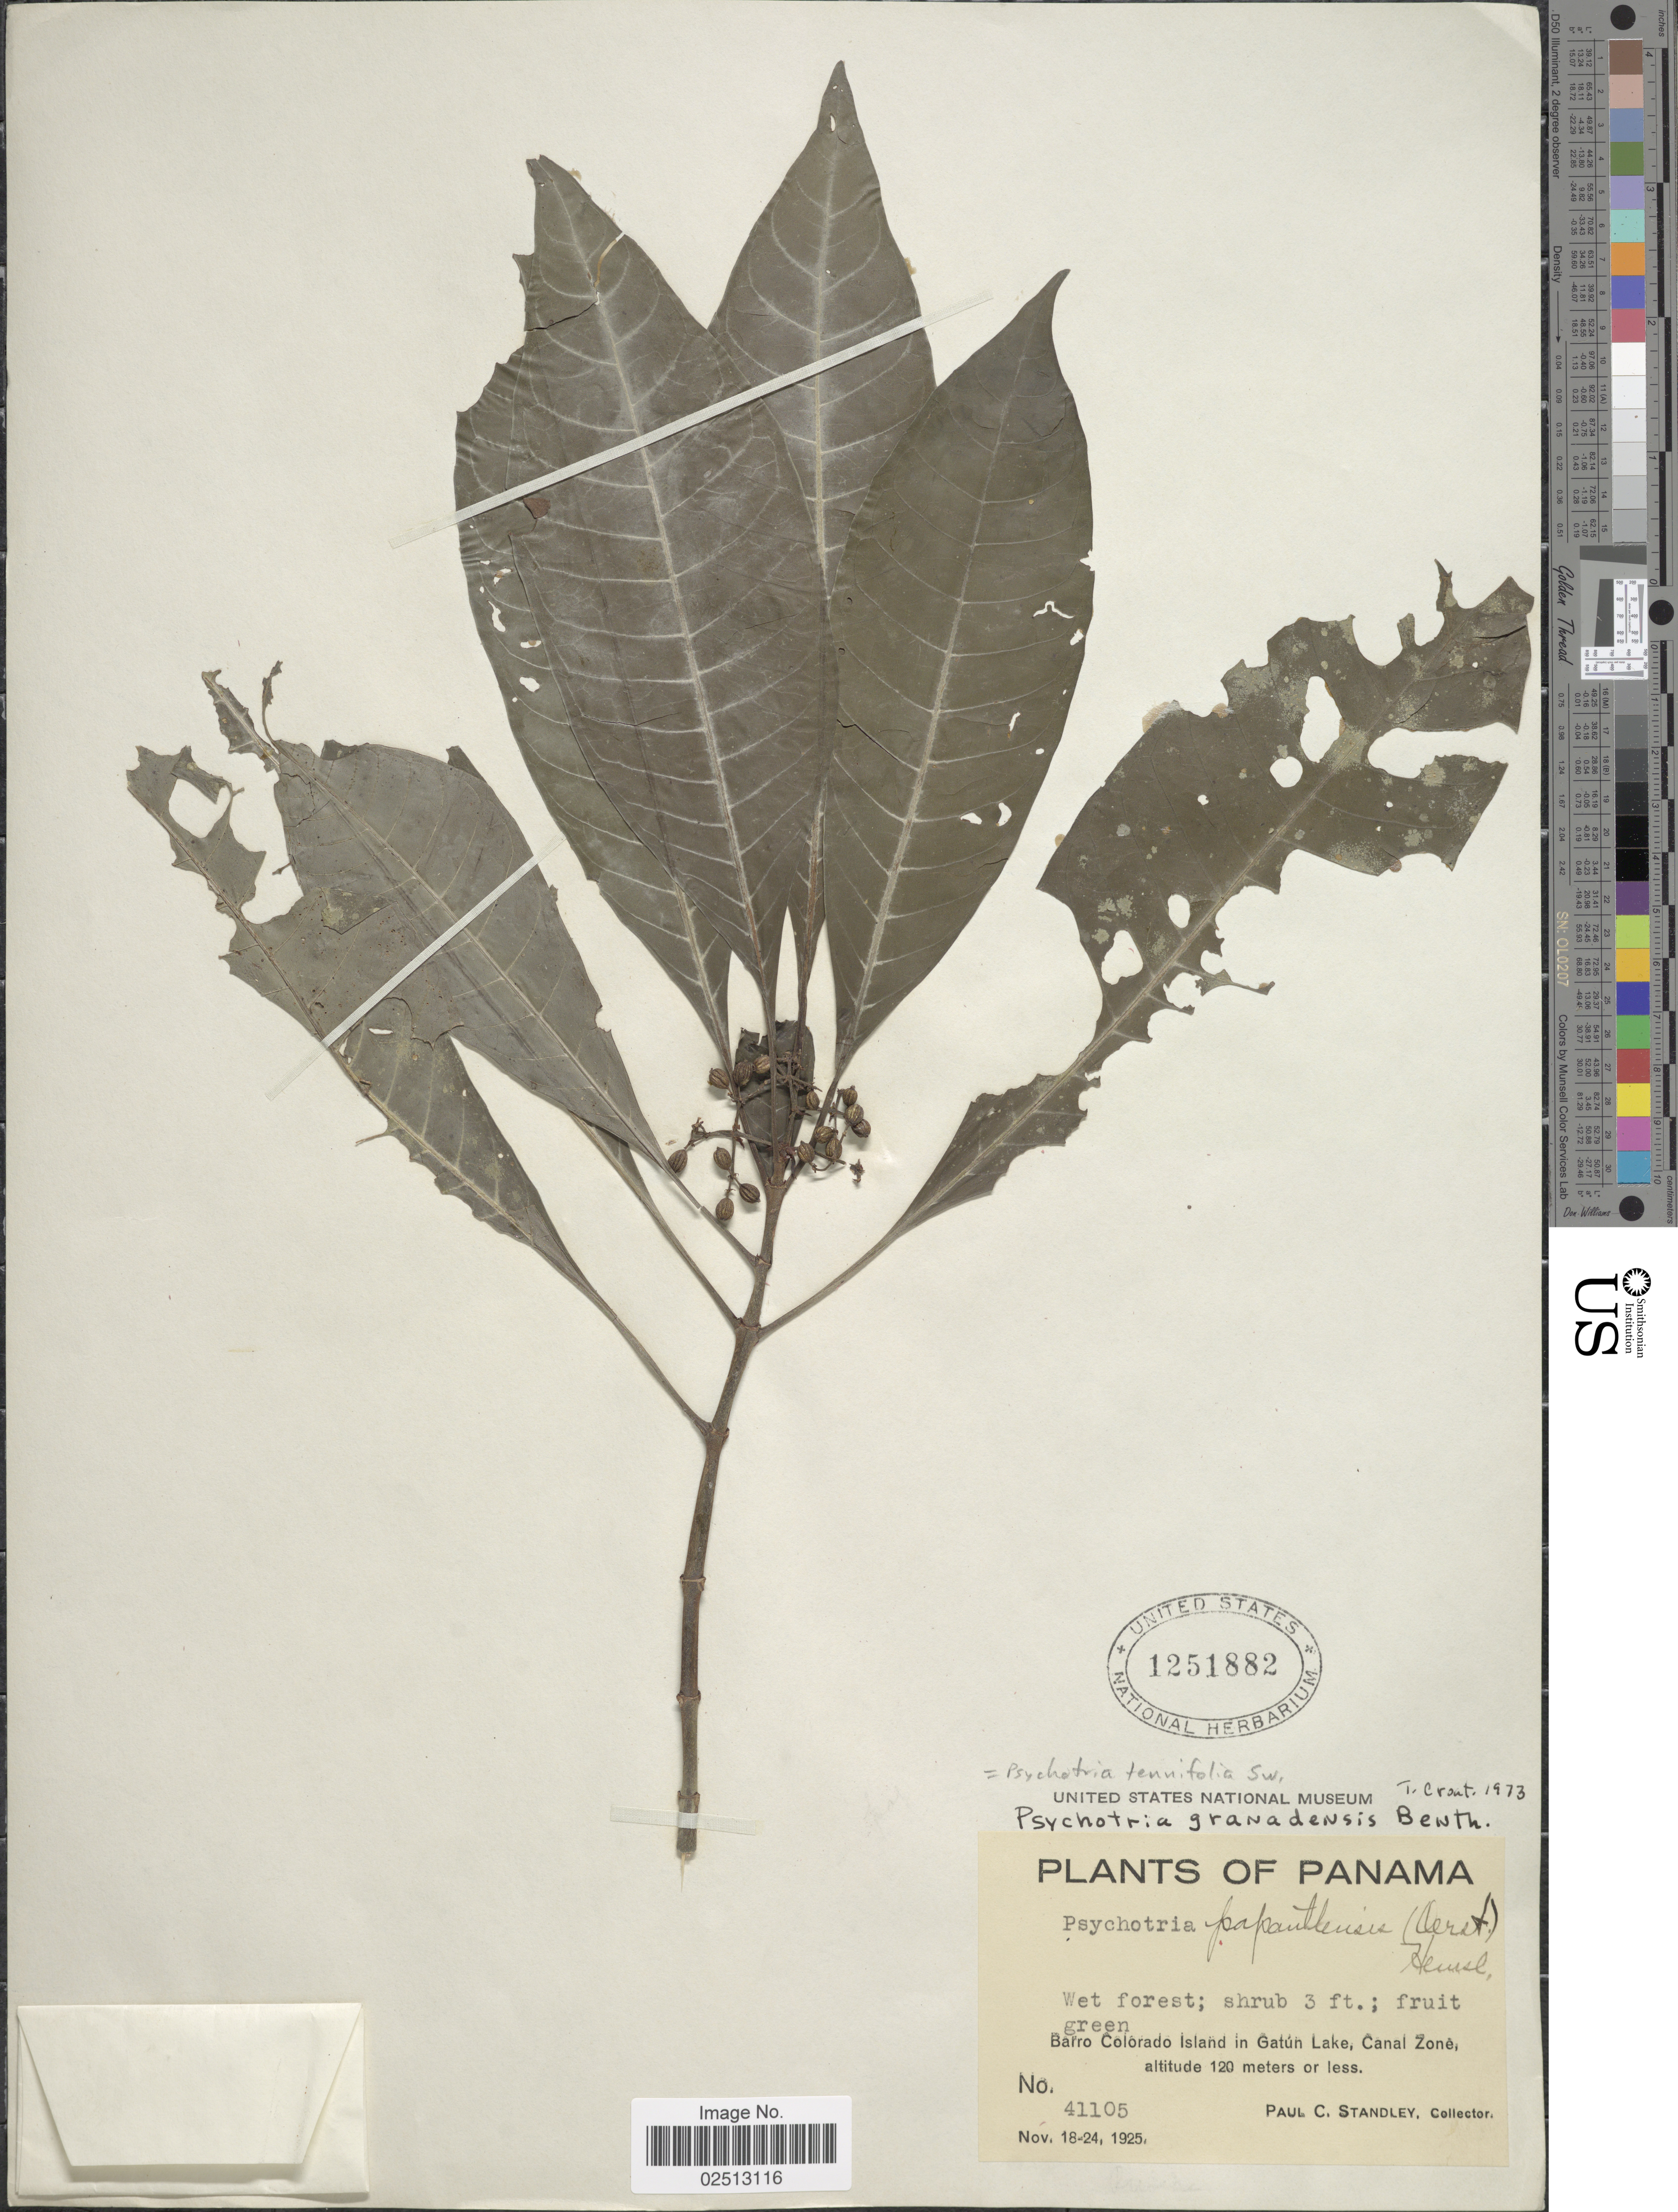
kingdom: Plantae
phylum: Tracheophyta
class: Magnoliopsida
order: Gentianales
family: Rubiaceae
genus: Psychotria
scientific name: Psychotria tenuifolia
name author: Sw.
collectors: P. C. Standley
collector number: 41105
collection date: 1925-11-18/1925-11-24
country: Panama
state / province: Panamá Oeste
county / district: Canal Zone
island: Barro Colorado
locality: Barro Colorado Island in Gatun Lake, Canal Zone.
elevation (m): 120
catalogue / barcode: US 1251882